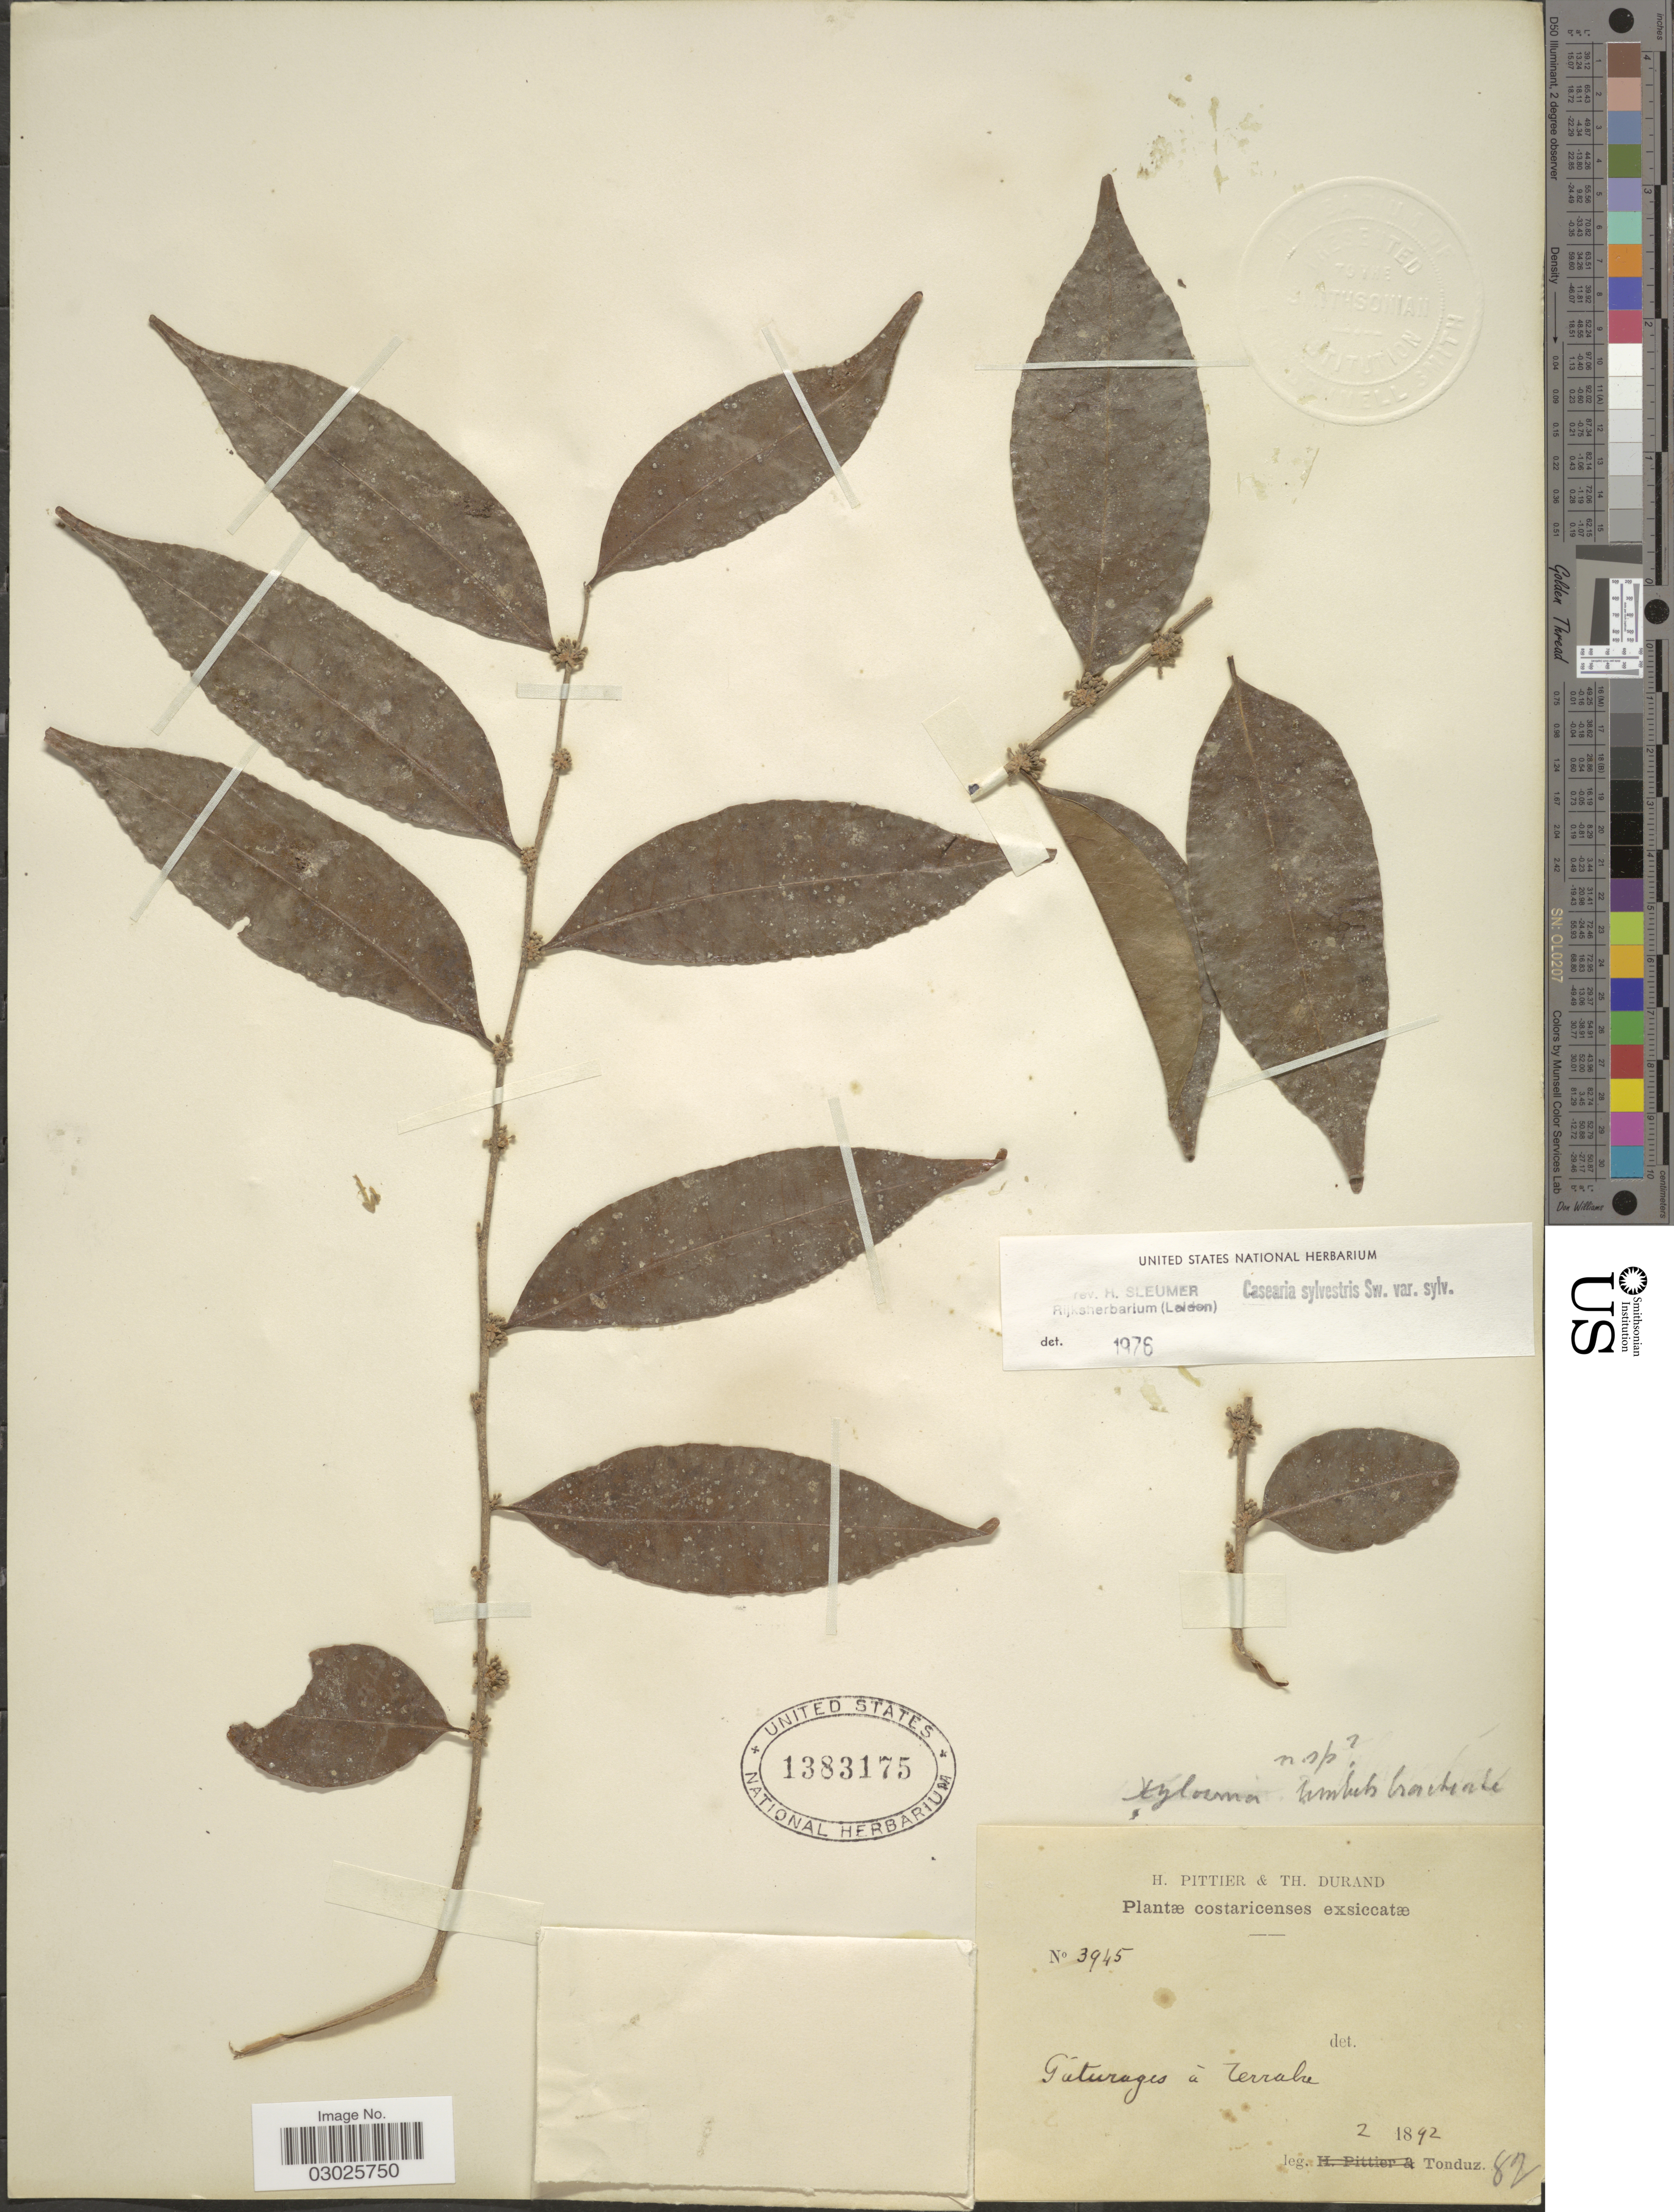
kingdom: Plantae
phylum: Tracheophyta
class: Magnoliopsida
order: Malpighiales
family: Salicaceae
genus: Casearia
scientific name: Casearia sylvestris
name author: Sw.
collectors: Tonduz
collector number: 3945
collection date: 1892-02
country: Costa Rica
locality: Pâturages á Terraba.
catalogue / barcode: US 1383175